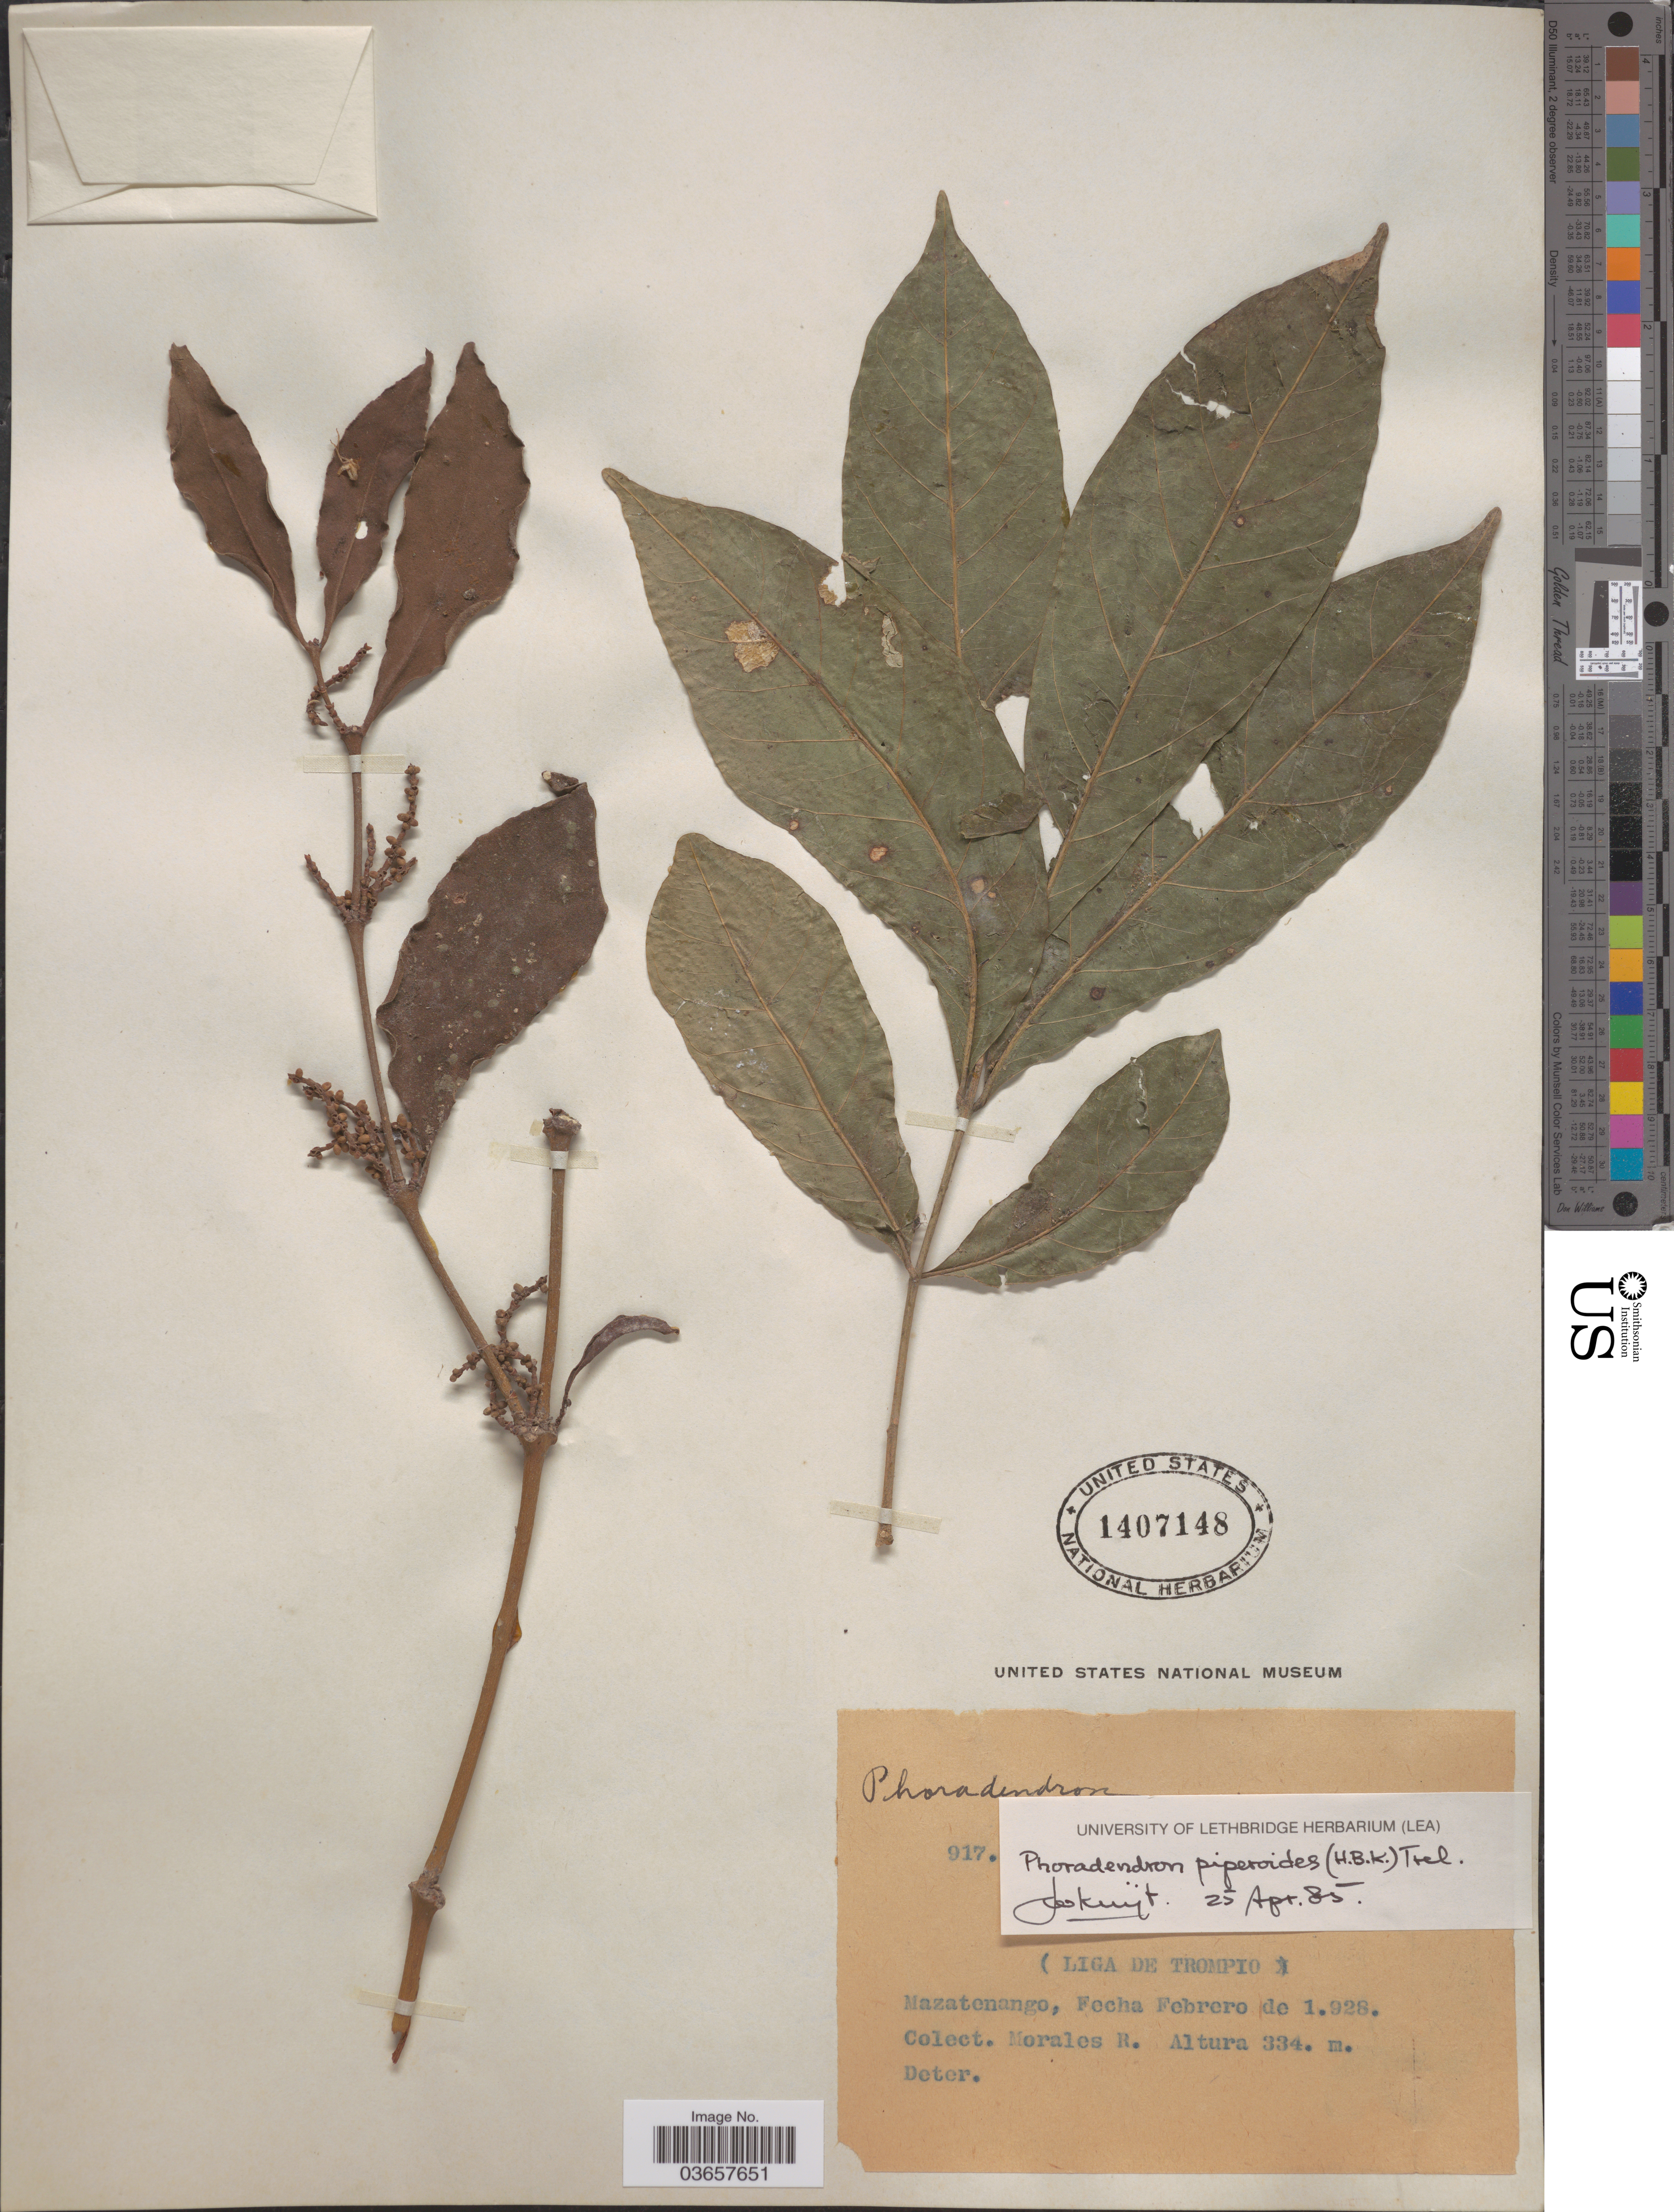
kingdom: Plantae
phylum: Tracheophyta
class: Magnoliopsida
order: Santalales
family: Viscaceae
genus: Phoradendron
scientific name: Phoradendron piperoides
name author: (Kunth) Trel.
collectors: R. Morales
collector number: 917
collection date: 1928-02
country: Guatemala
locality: Mazatenango.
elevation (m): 334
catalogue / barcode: US 1407148